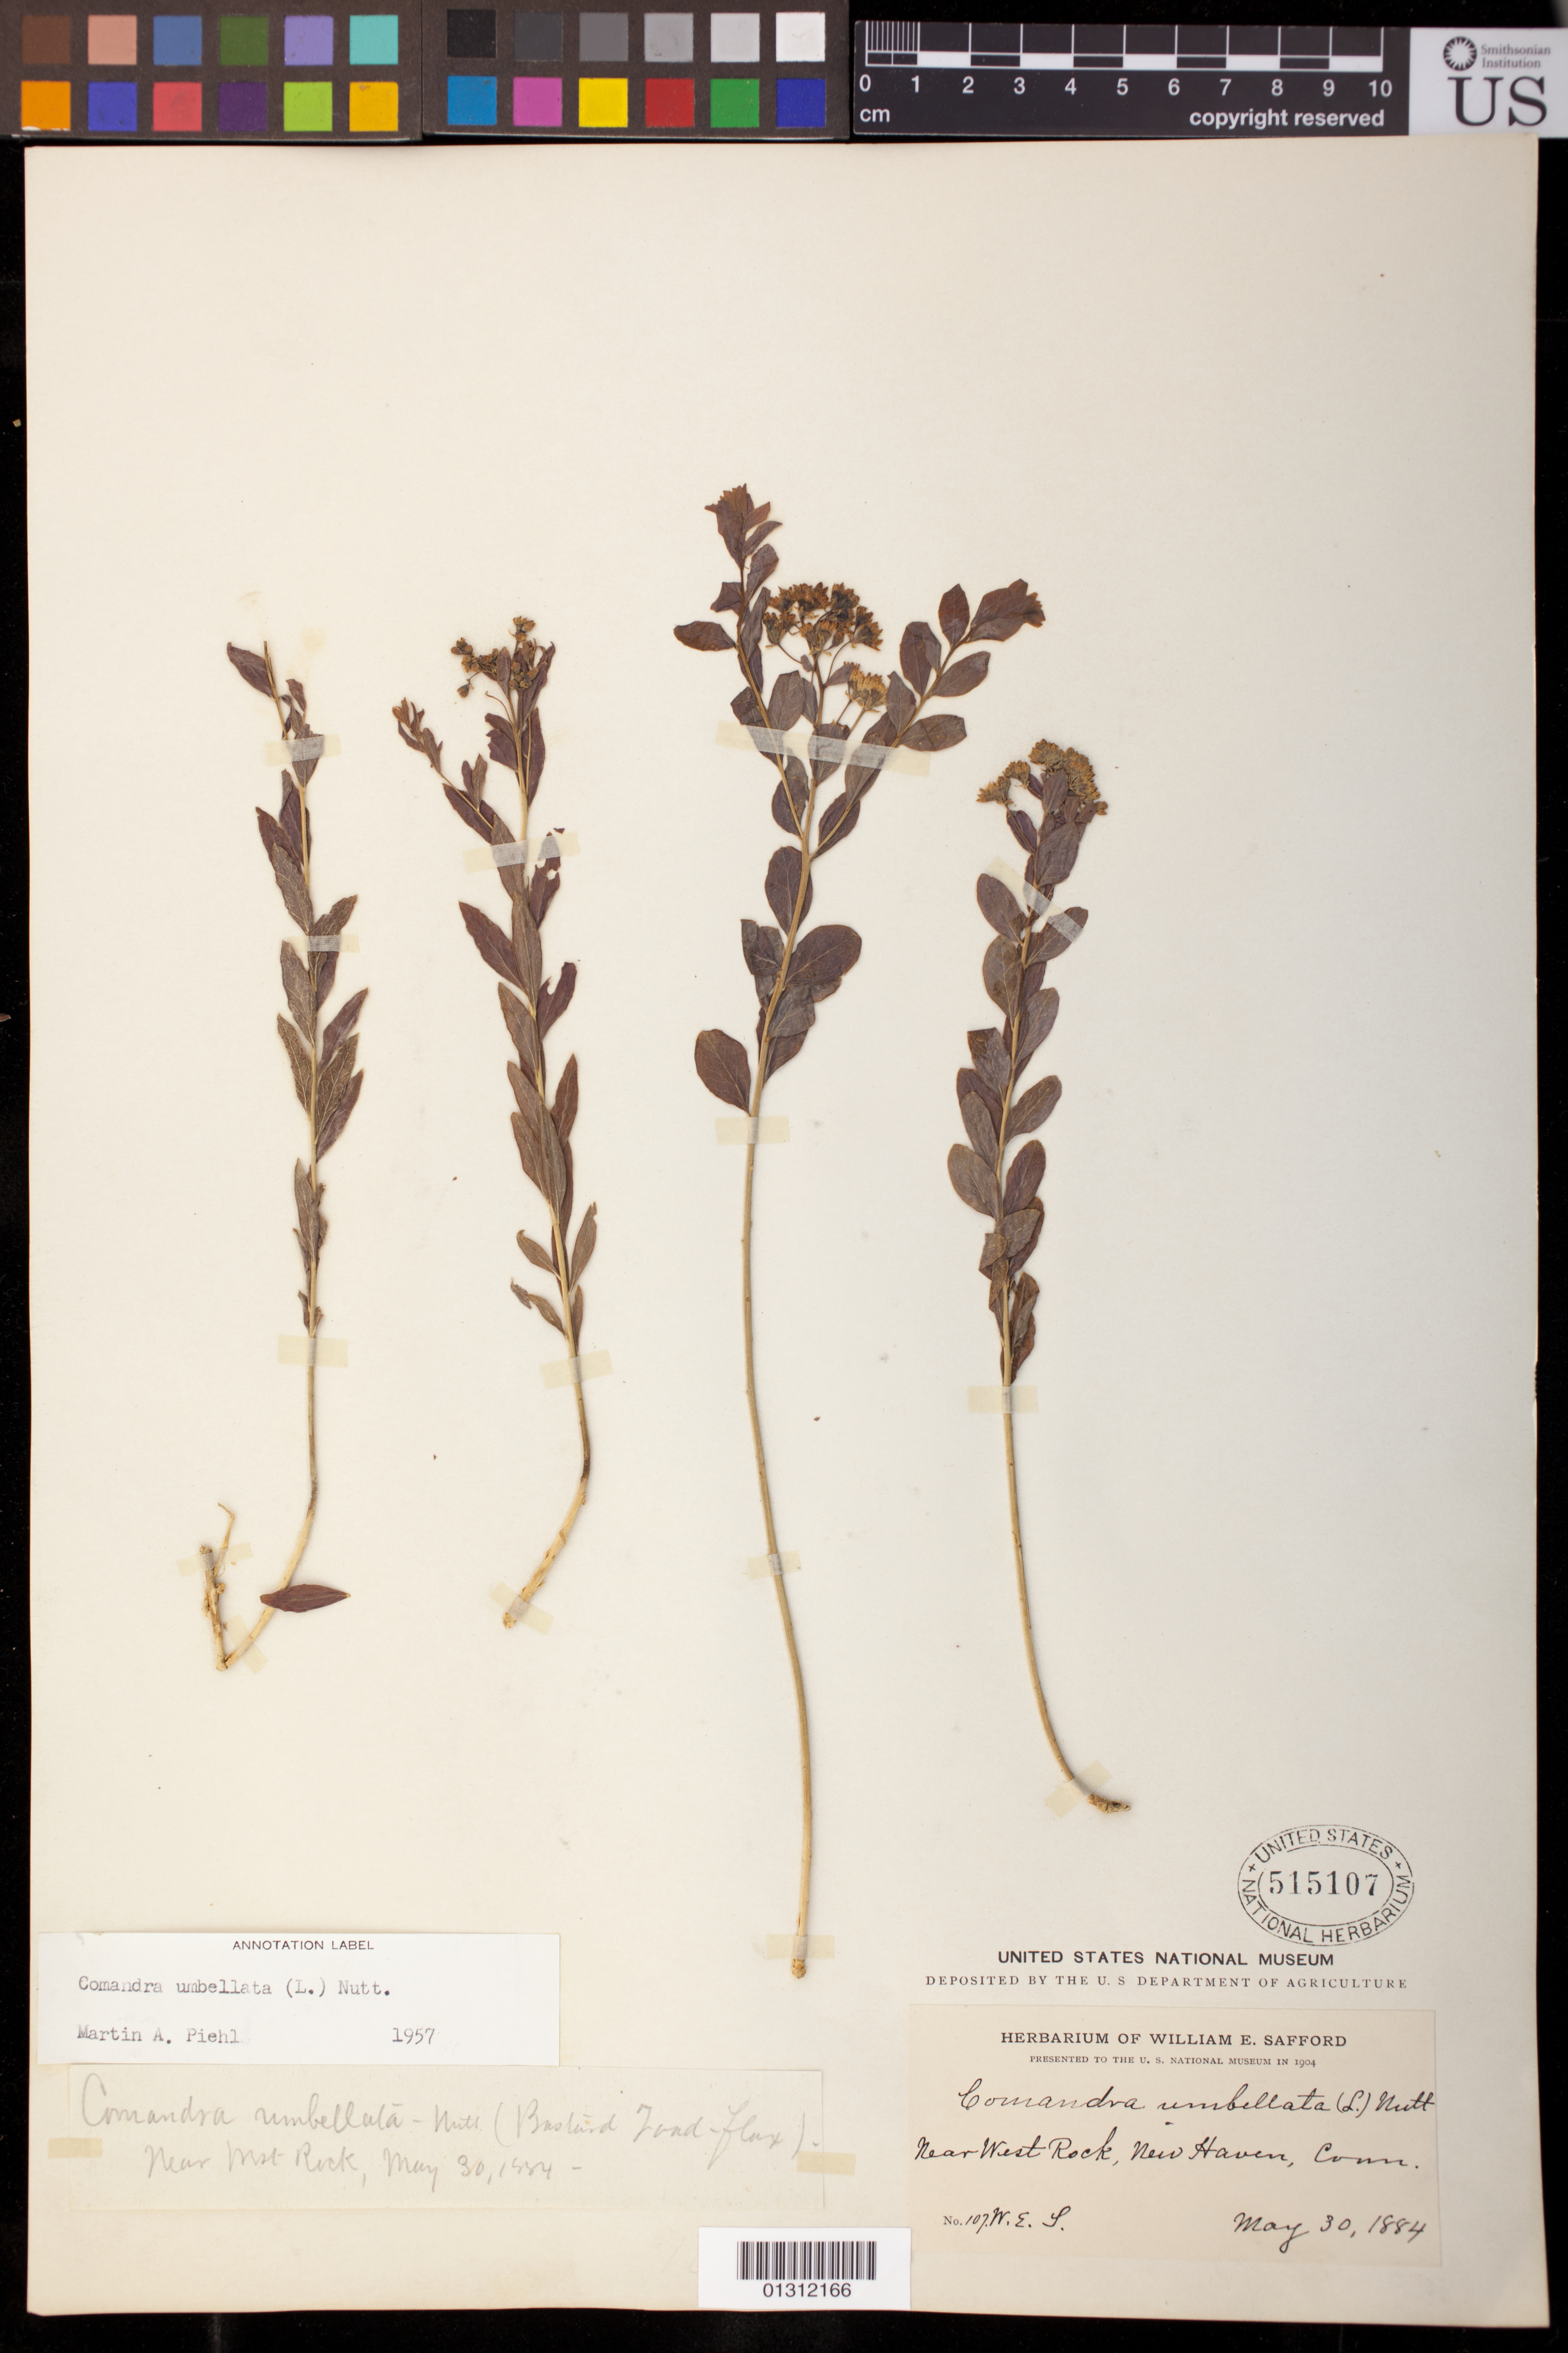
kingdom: Plantae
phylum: Tracheophyta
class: Magnoliopsida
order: Santalales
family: Comandraceae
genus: Comandra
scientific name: Comandra umbellata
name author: (L.) Nutt.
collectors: W. E. Safford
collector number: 107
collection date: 1884-05-30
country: United States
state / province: Connecticut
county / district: New Haven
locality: Near West Rock, New Haven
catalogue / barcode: US 515107